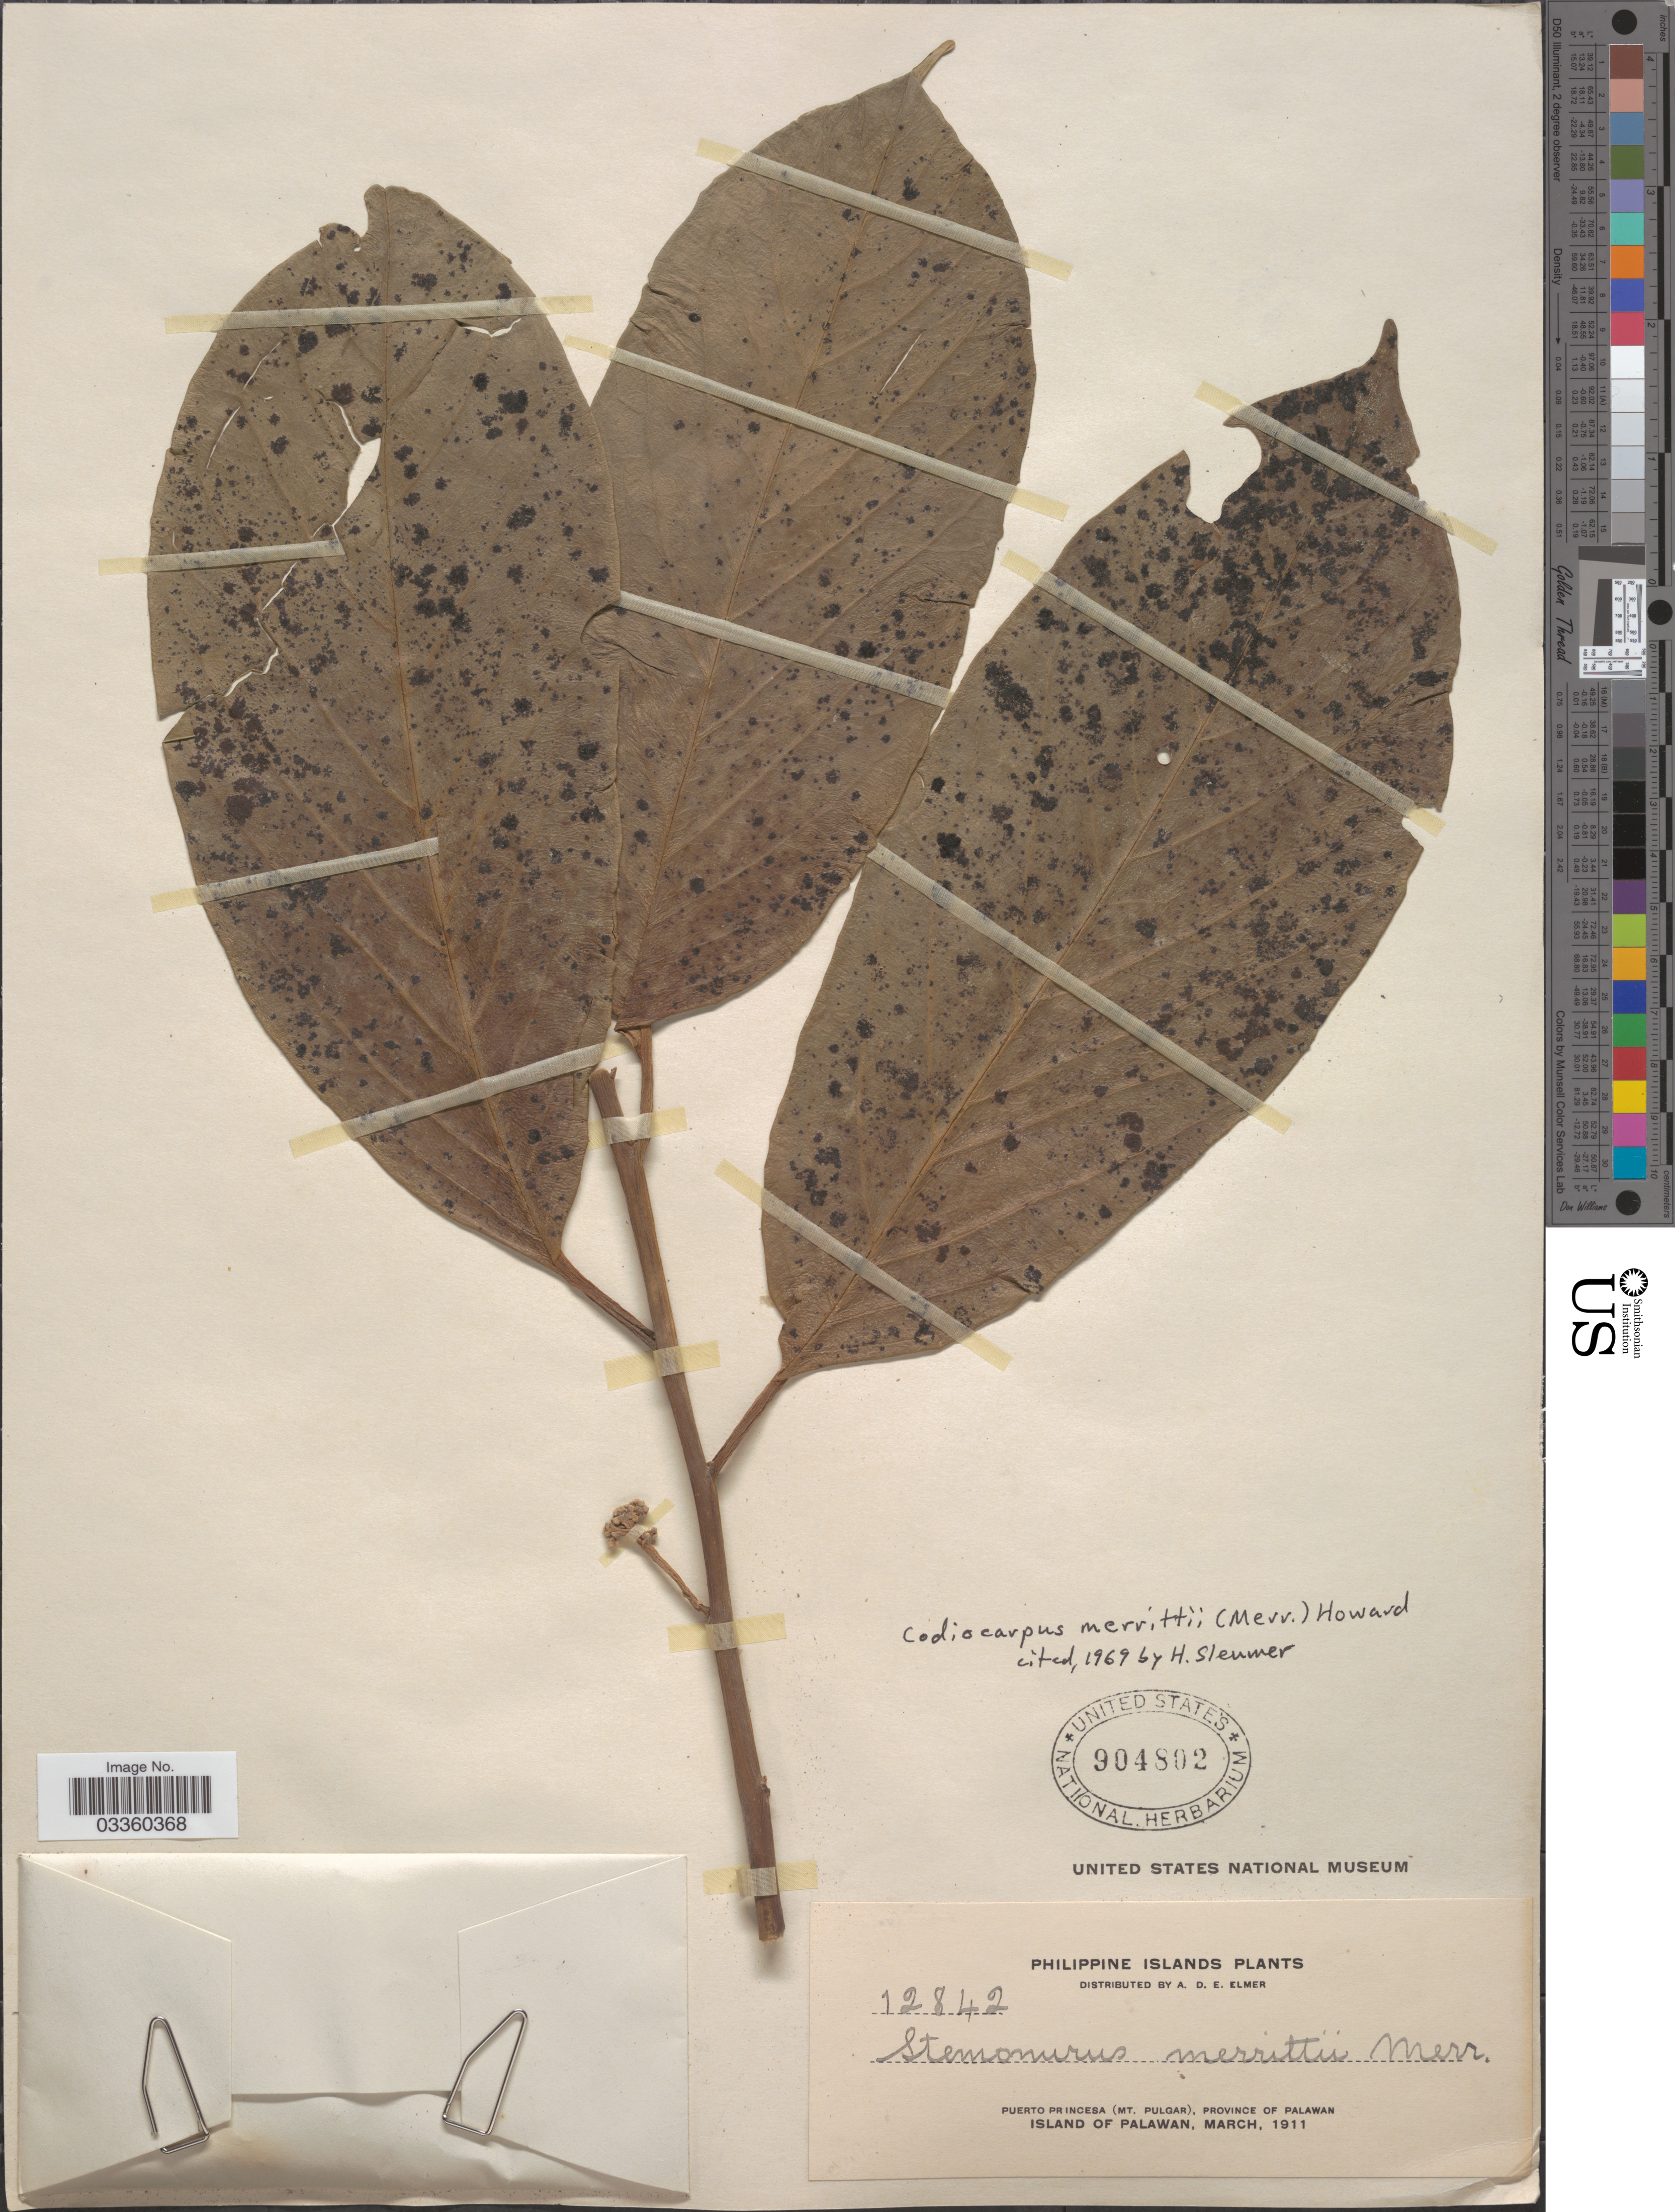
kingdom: Plantae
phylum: Tracheophyta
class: Magnoliopsida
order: Cardiopteridales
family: Stemonuraceae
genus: Codiocarpus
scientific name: Codiocarpus merrittii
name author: (Merr.) R.A. Howard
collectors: A. D. E. Elmer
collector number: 12842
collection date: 1911-03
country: Philippines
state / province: Mimaropa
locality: Puerto Princesa (Mt. Pulgar), Province of Palawan. Island of Palawan.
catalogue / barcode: US 904802